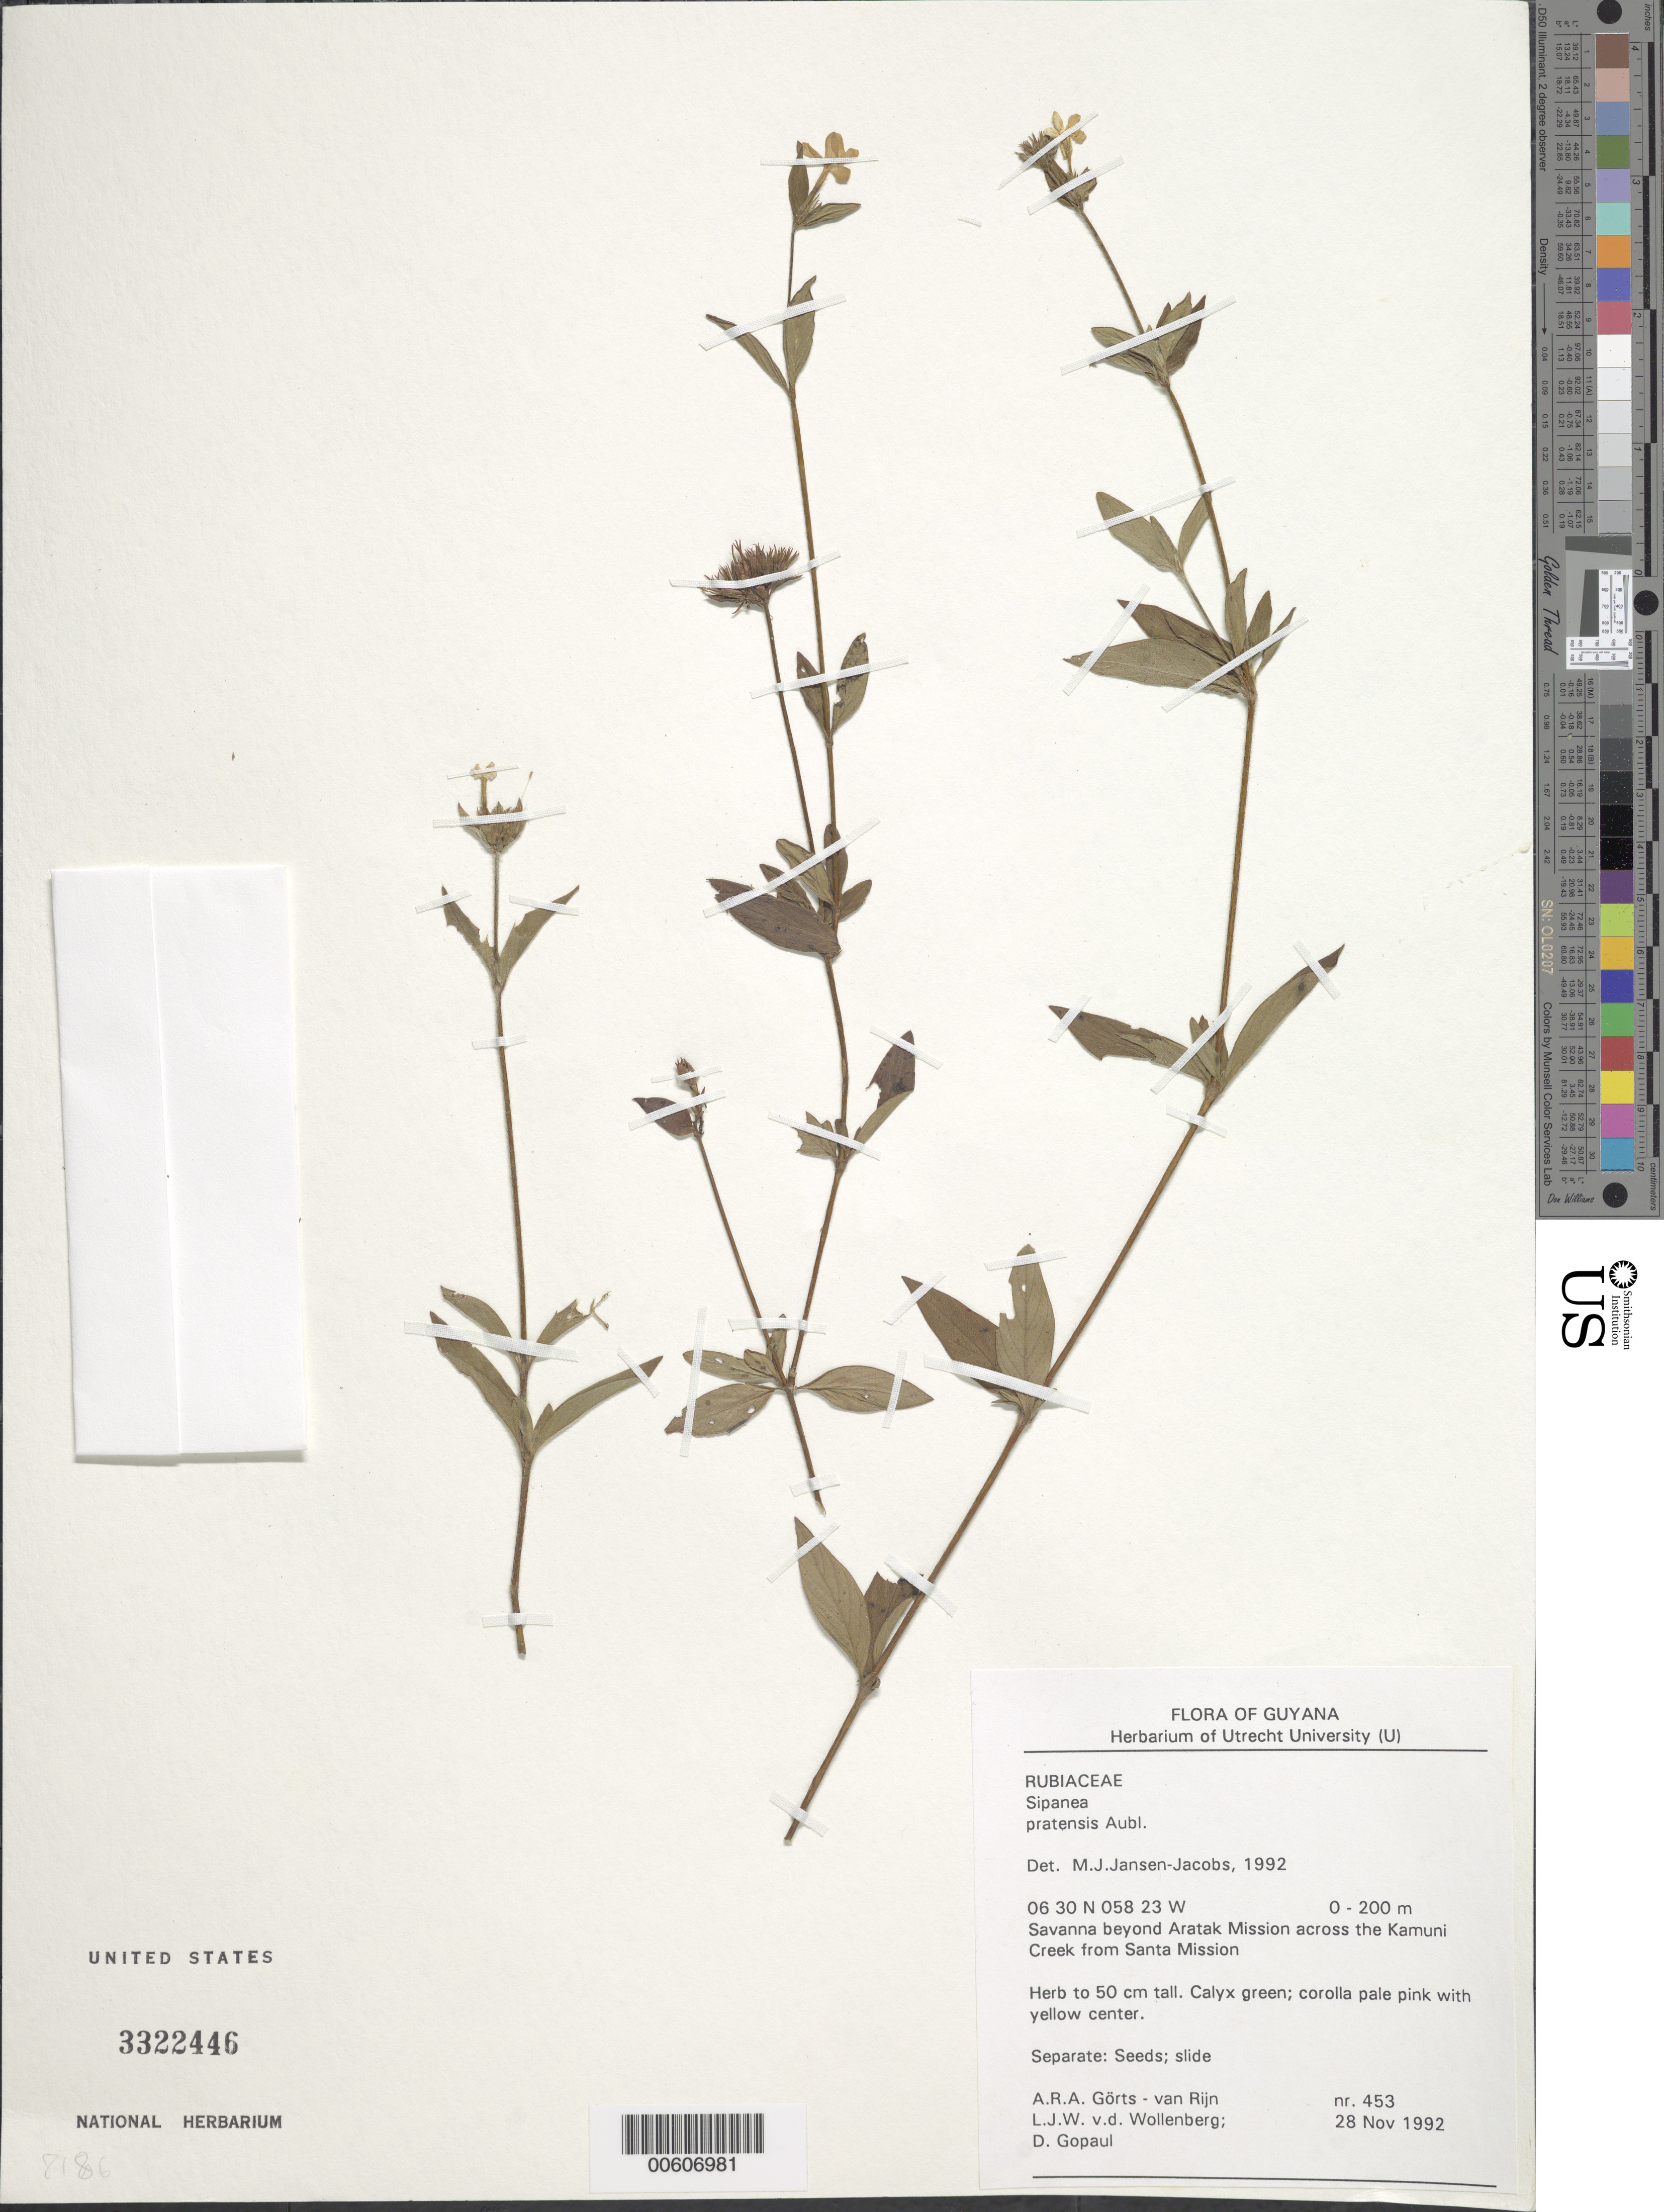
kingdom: Plantae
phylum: Tracheophyta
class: Magnoliopsida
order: Gentianales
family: Rubiaceae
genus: Sipanea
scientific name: Sipanea pratensis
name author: Aubl.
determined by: Jansen-Jacobs, M. J., (U), Nationaal Herbarium Nederland, Utrecht University branch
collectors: A. .R. A. Görts-van Rijn, L. van der Wollenberg & D. Gopaul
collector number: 453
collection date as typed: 28-Nov-92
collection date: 1992-11-28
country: Guyana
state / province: Demerara-Mahaica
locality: Aratak Mission, across Kamuni Creek from Santa Mission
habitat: Savanna beyond Mission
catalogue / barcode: US 3322446